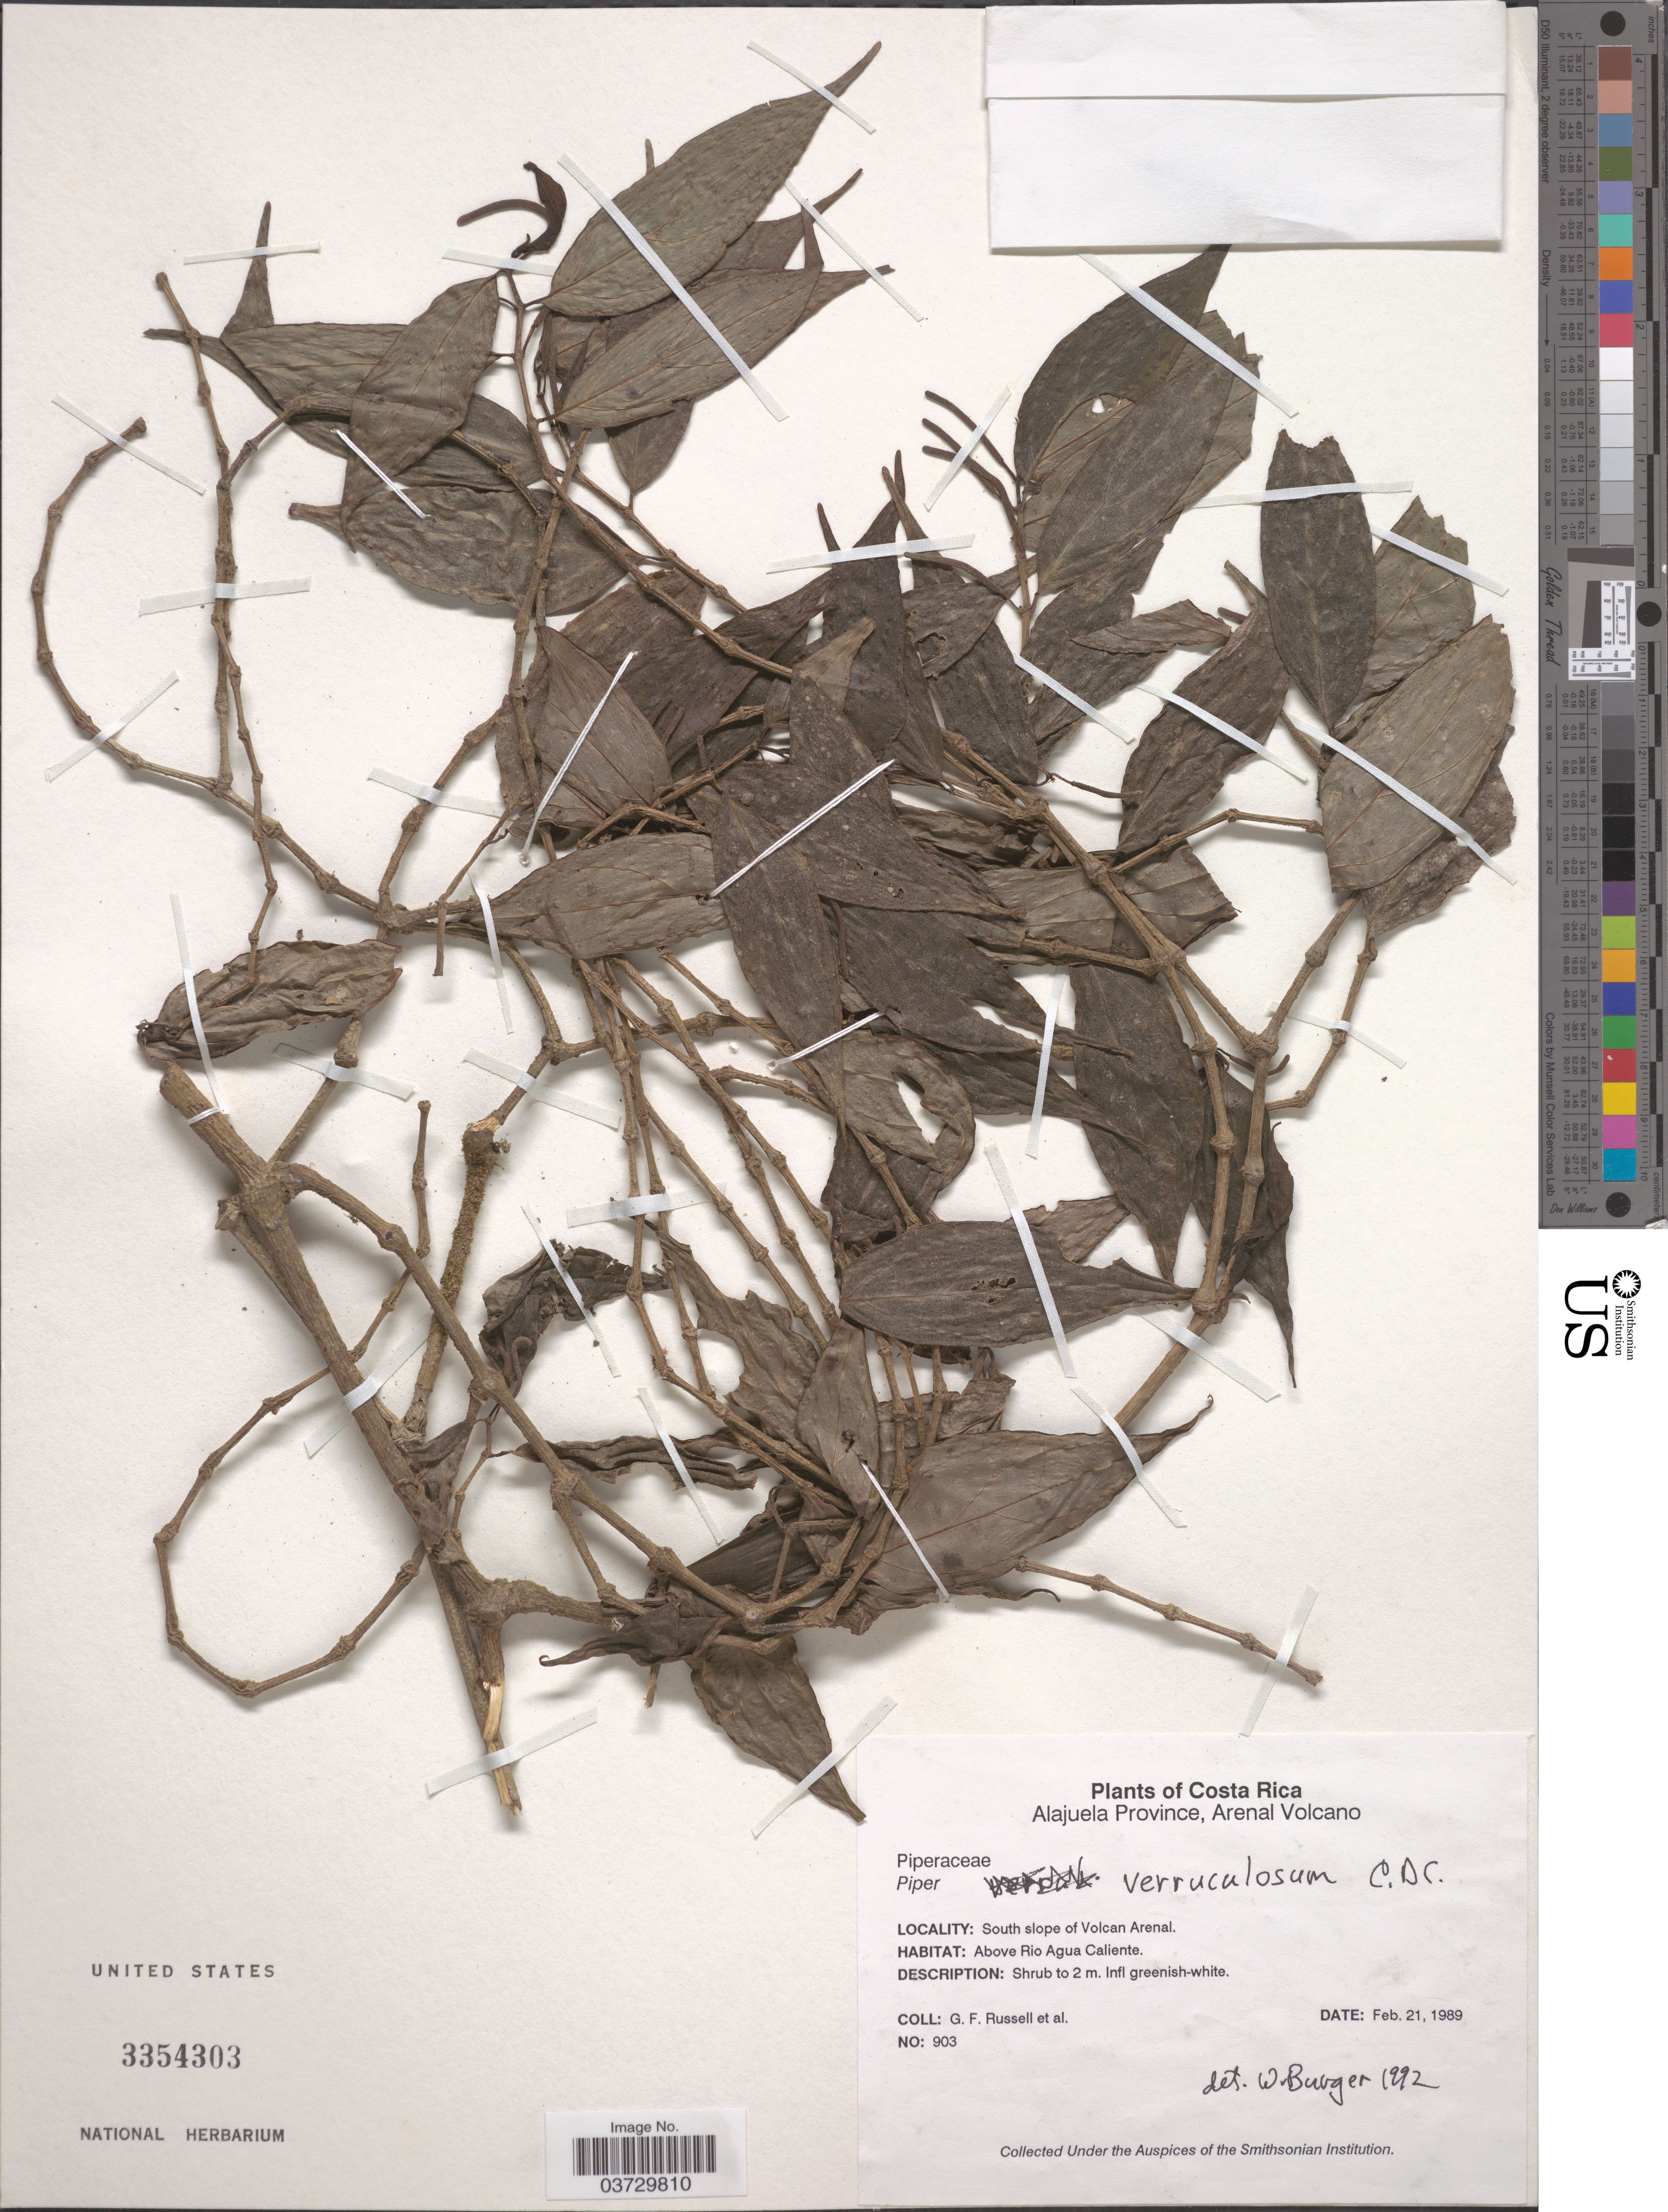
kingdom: Plantae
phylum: Tracheophyta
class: Magnoliopsida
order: Piperales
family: Piperaceae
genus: Piper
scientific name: Piper verruculosum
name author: C. DC.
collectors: G. Russell & et al.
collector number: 903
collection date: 1989-02-21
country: Costa Rica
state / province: Alajuela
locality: Arenal Volcano. South slope of Volcan Arenal. Above Rio Agua Caliente.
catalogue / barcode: US 3354303